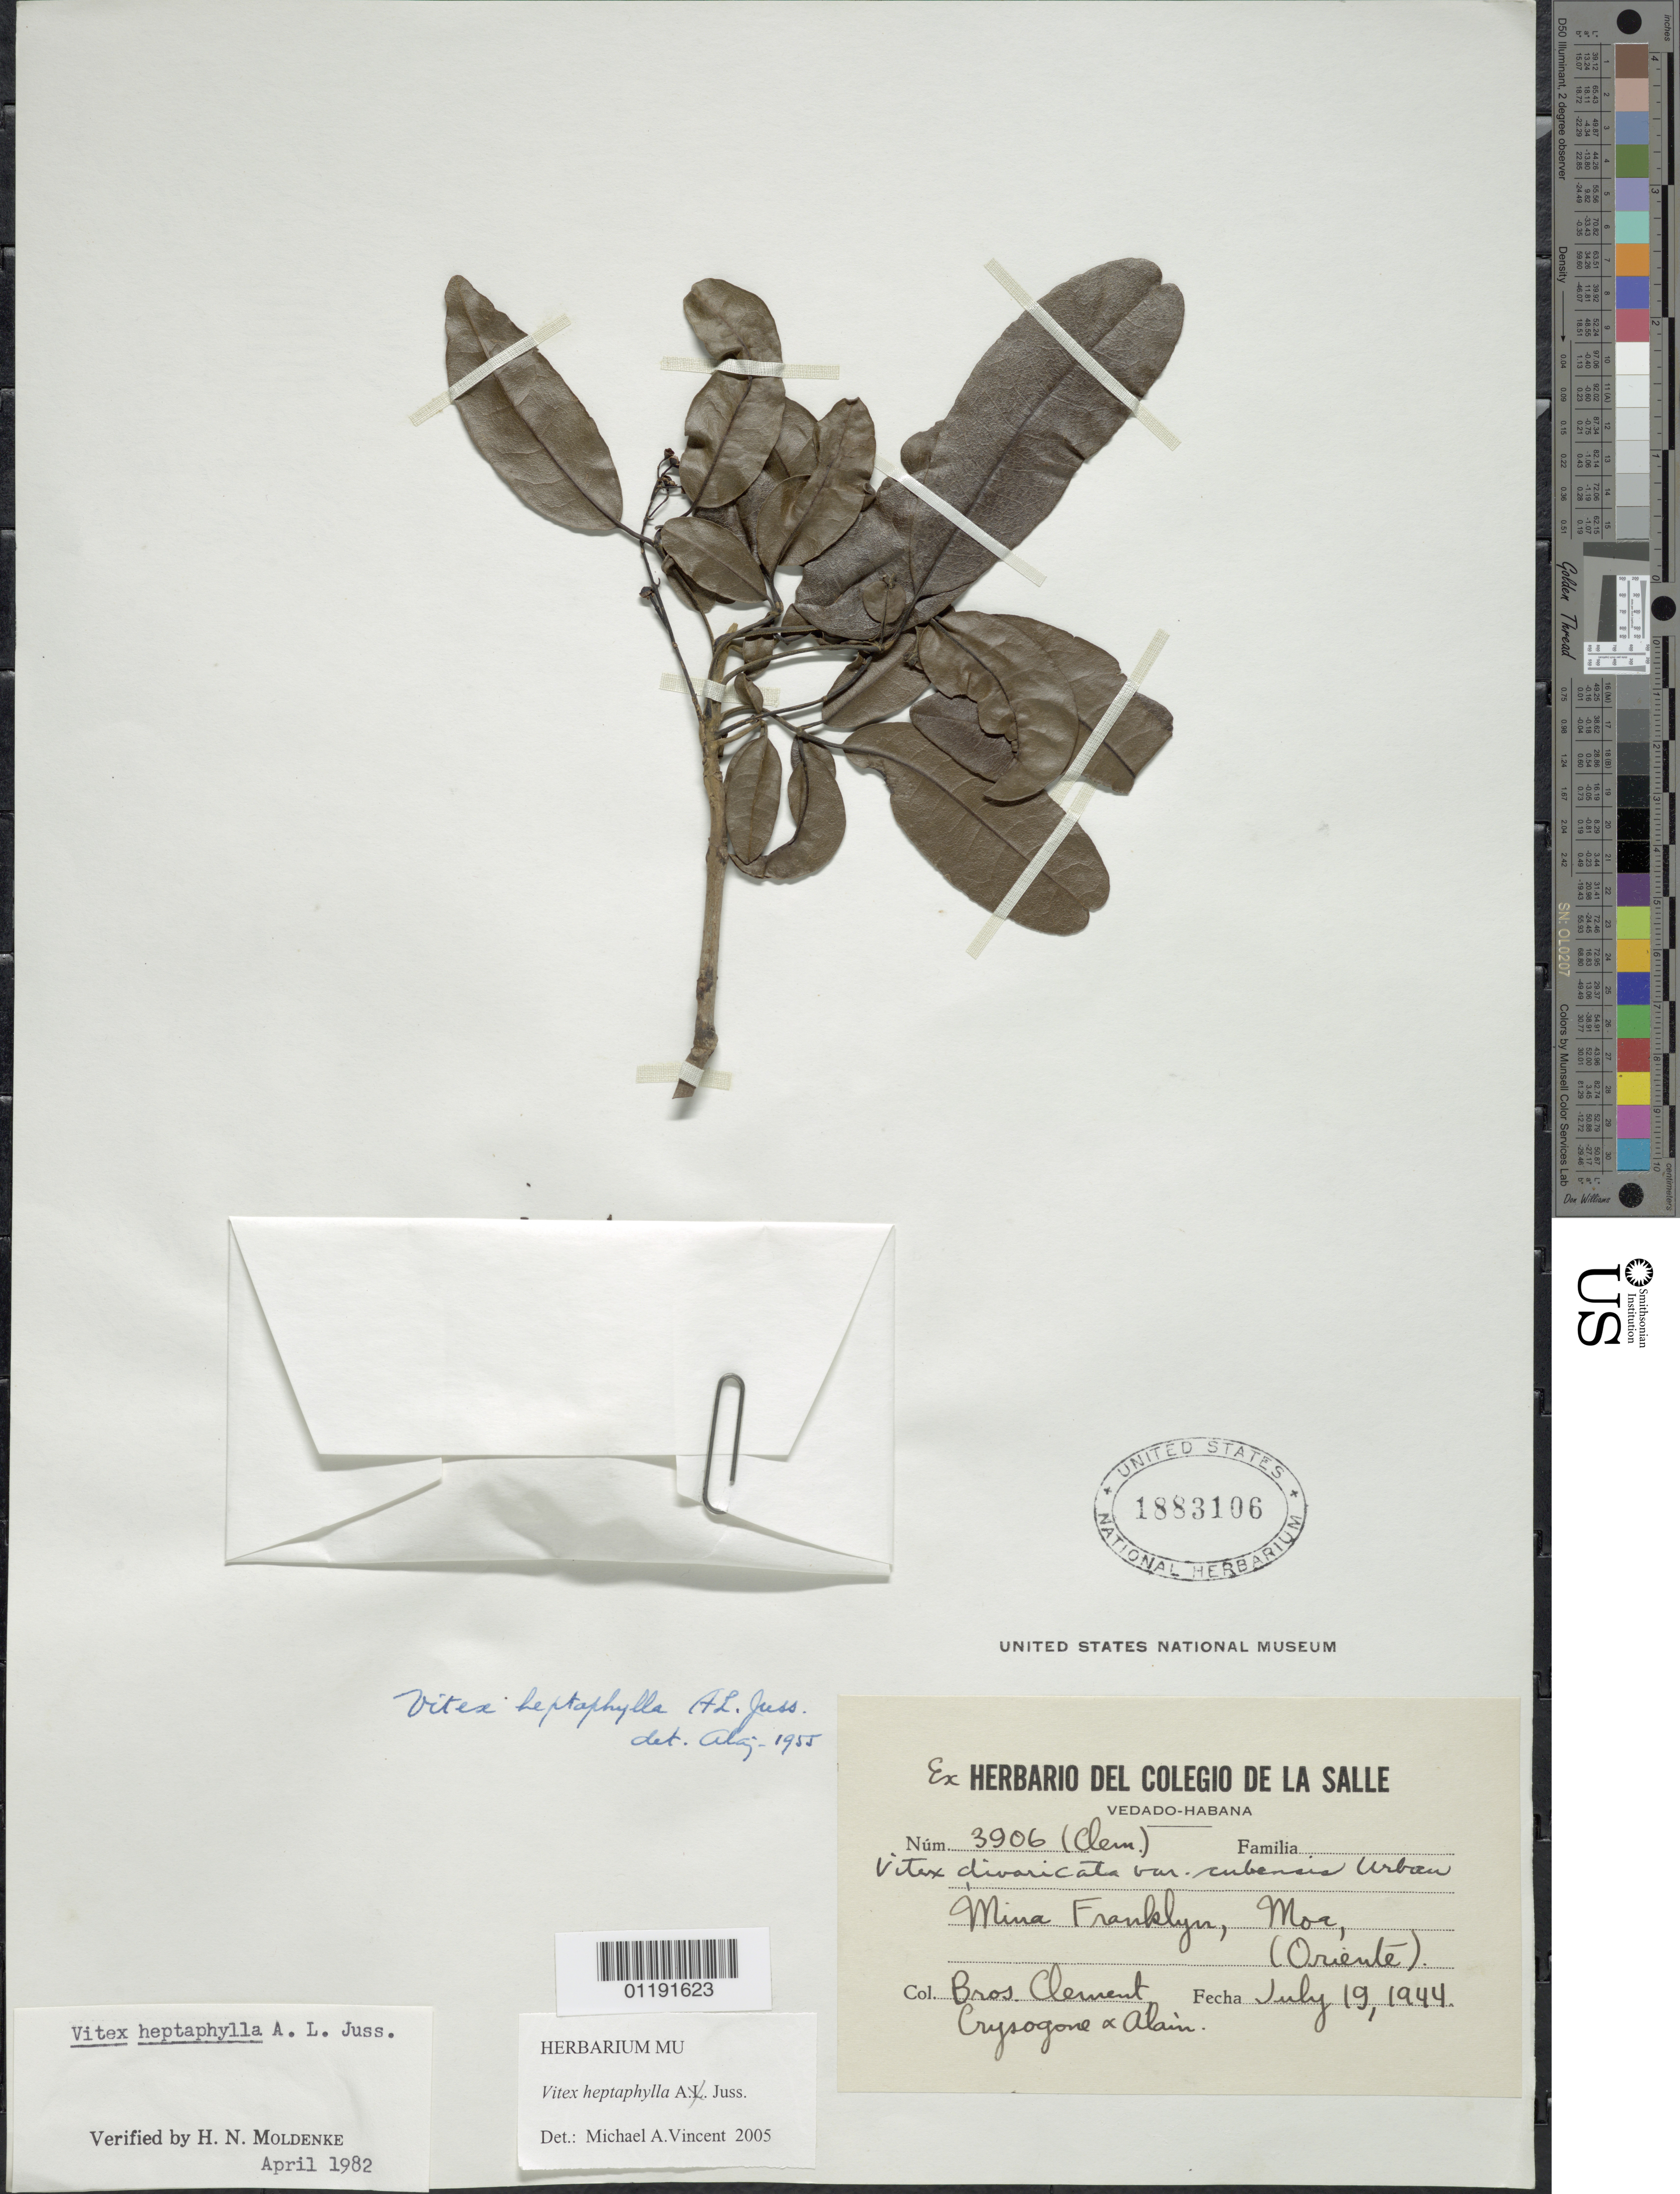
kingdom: Plantae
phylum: Tracheophyta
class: Magnoliopsida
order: Lamiales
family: Lamiaceae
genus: Vitex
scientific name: Vitex heptaphylla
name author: A. Juss.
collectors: Bro. Clemente, Crysogone & A. H. Liogier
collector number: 3906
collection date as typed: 19 Jul 1944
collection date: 1944-07-19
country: Cuba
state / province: Oriente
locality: Mina Fanklyn, Moa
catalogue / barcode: US 1883106